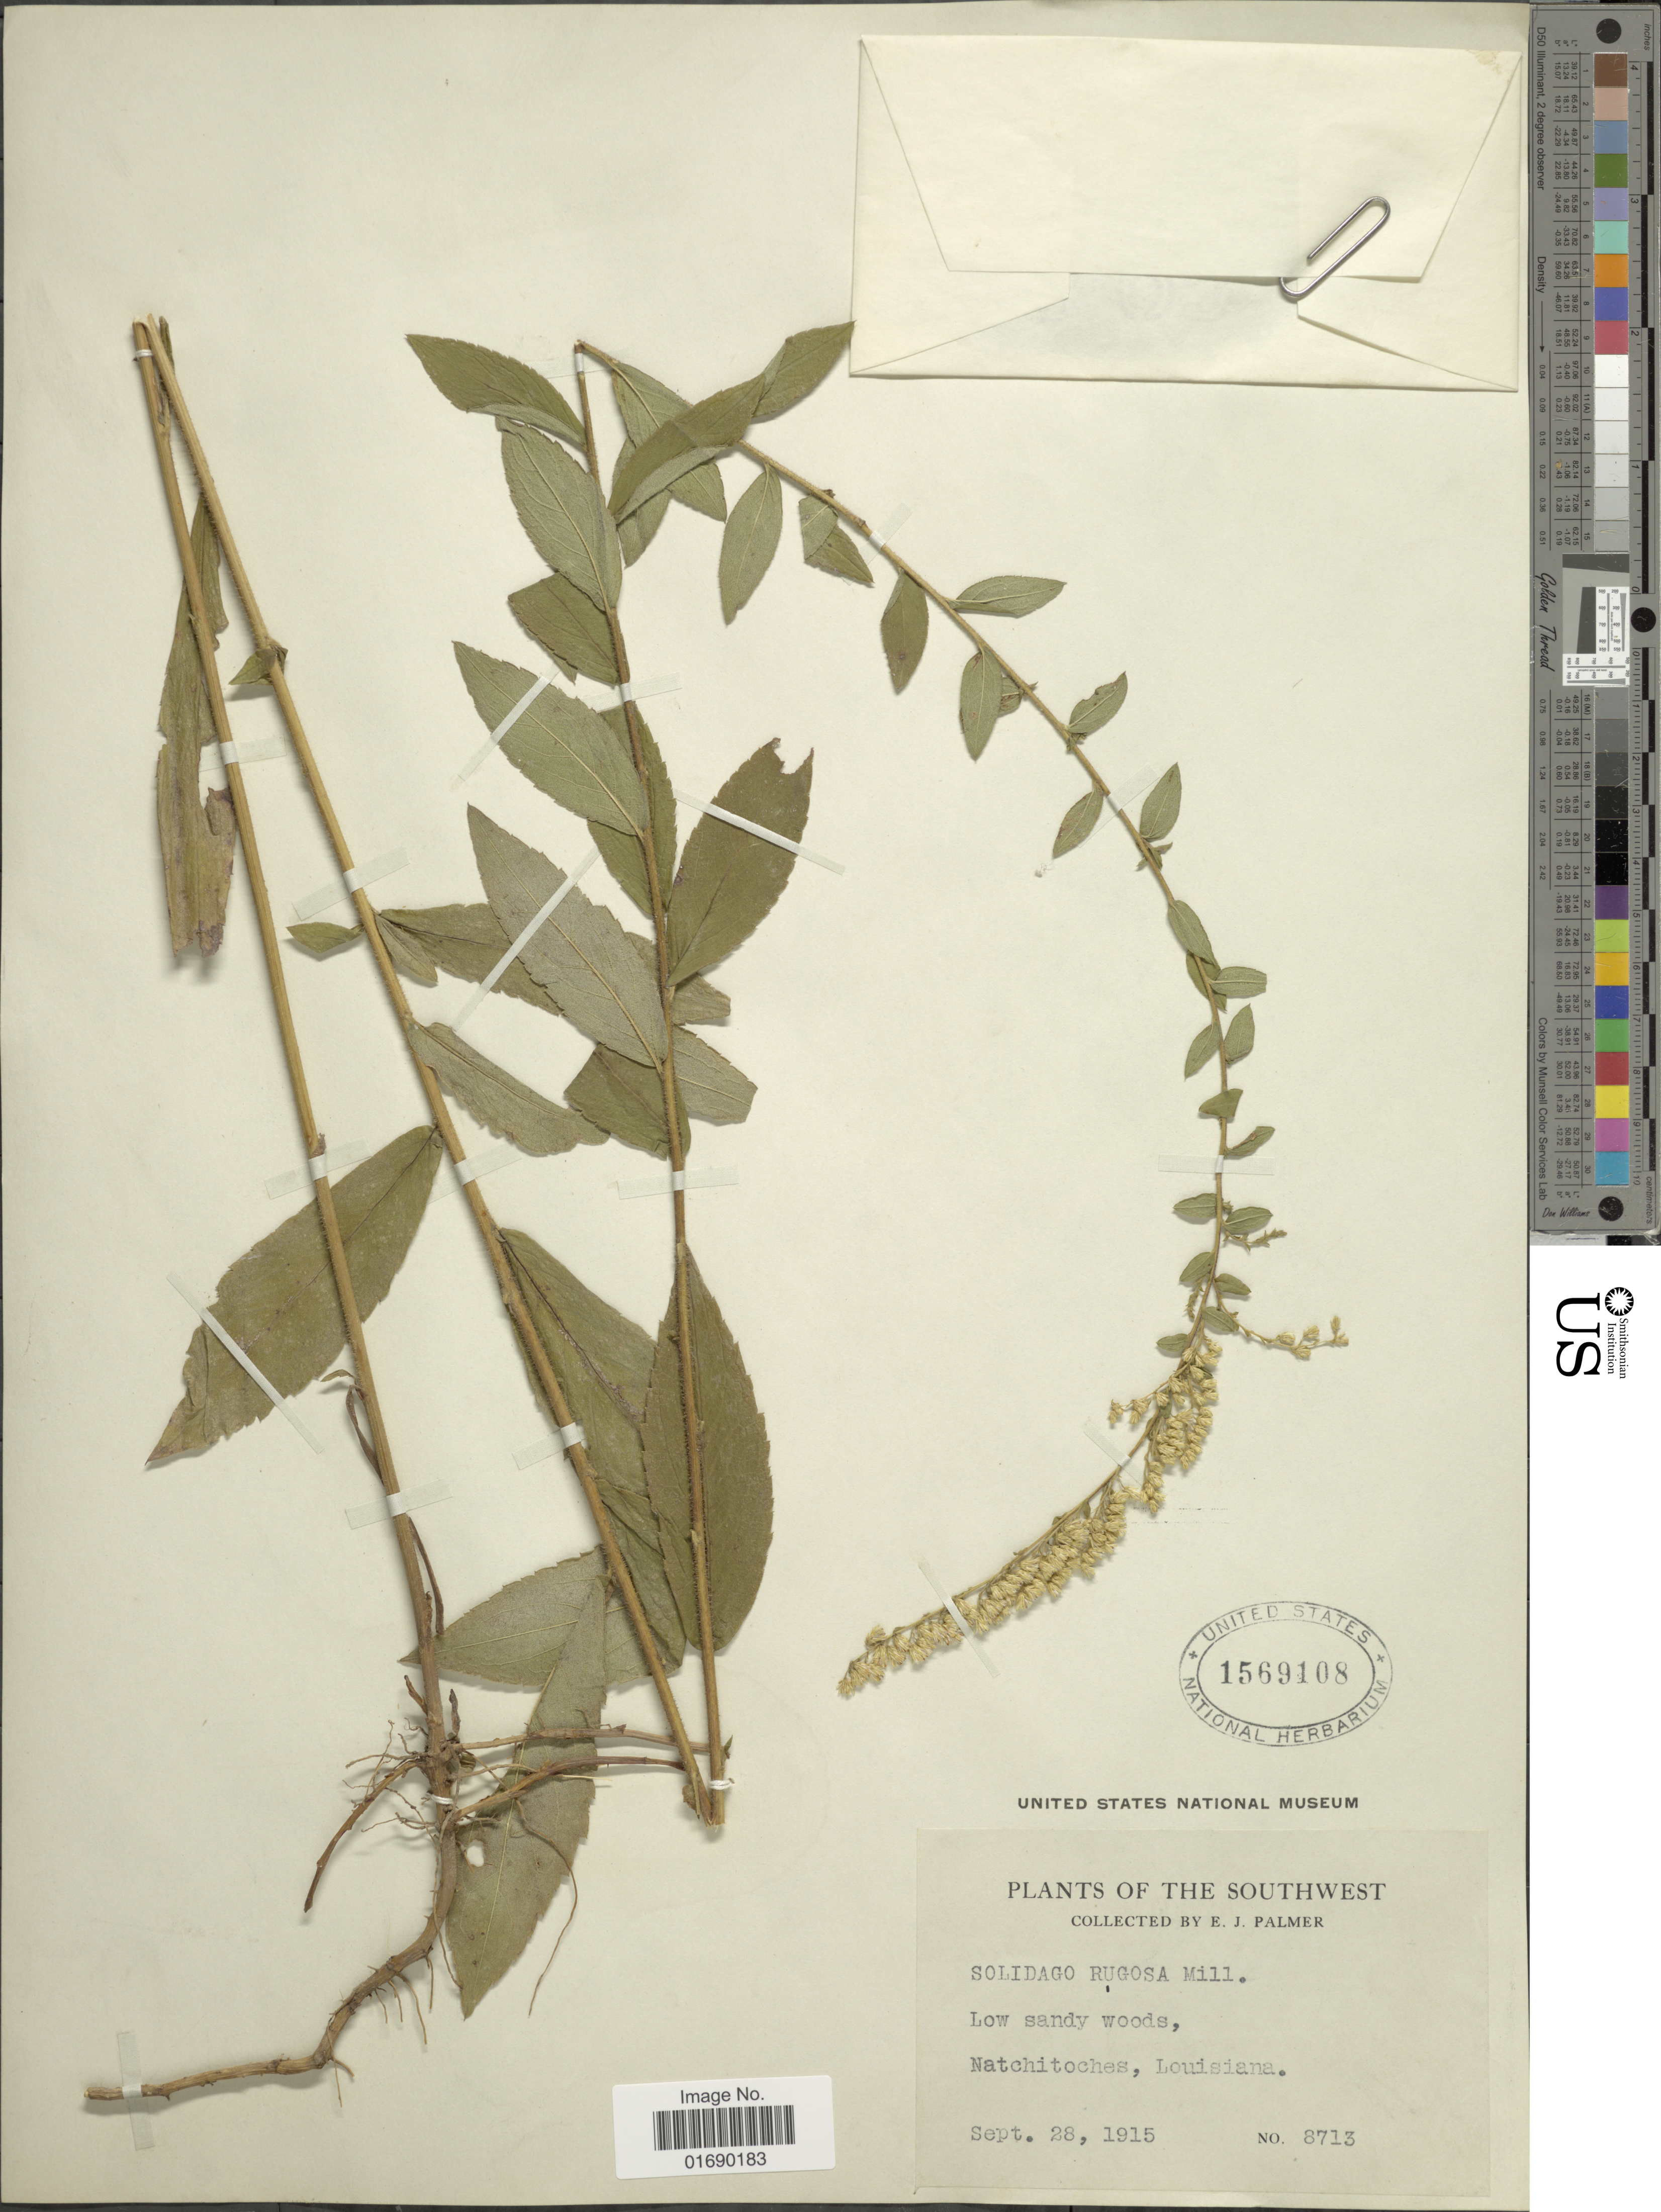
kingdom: Plantae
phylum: Tracheophyta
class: Magnoliopsida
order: Asterales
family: Asteraceae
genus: Solidago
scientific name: Solidago rugosa var. aspera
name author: (Aiton) Cronq.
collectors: E. J. Palmer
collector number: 8713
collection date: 1915-09-28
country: United States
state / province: Louisiana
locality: The Southwest, Low sandy woods, Natchitoches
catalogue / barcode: US 1569108